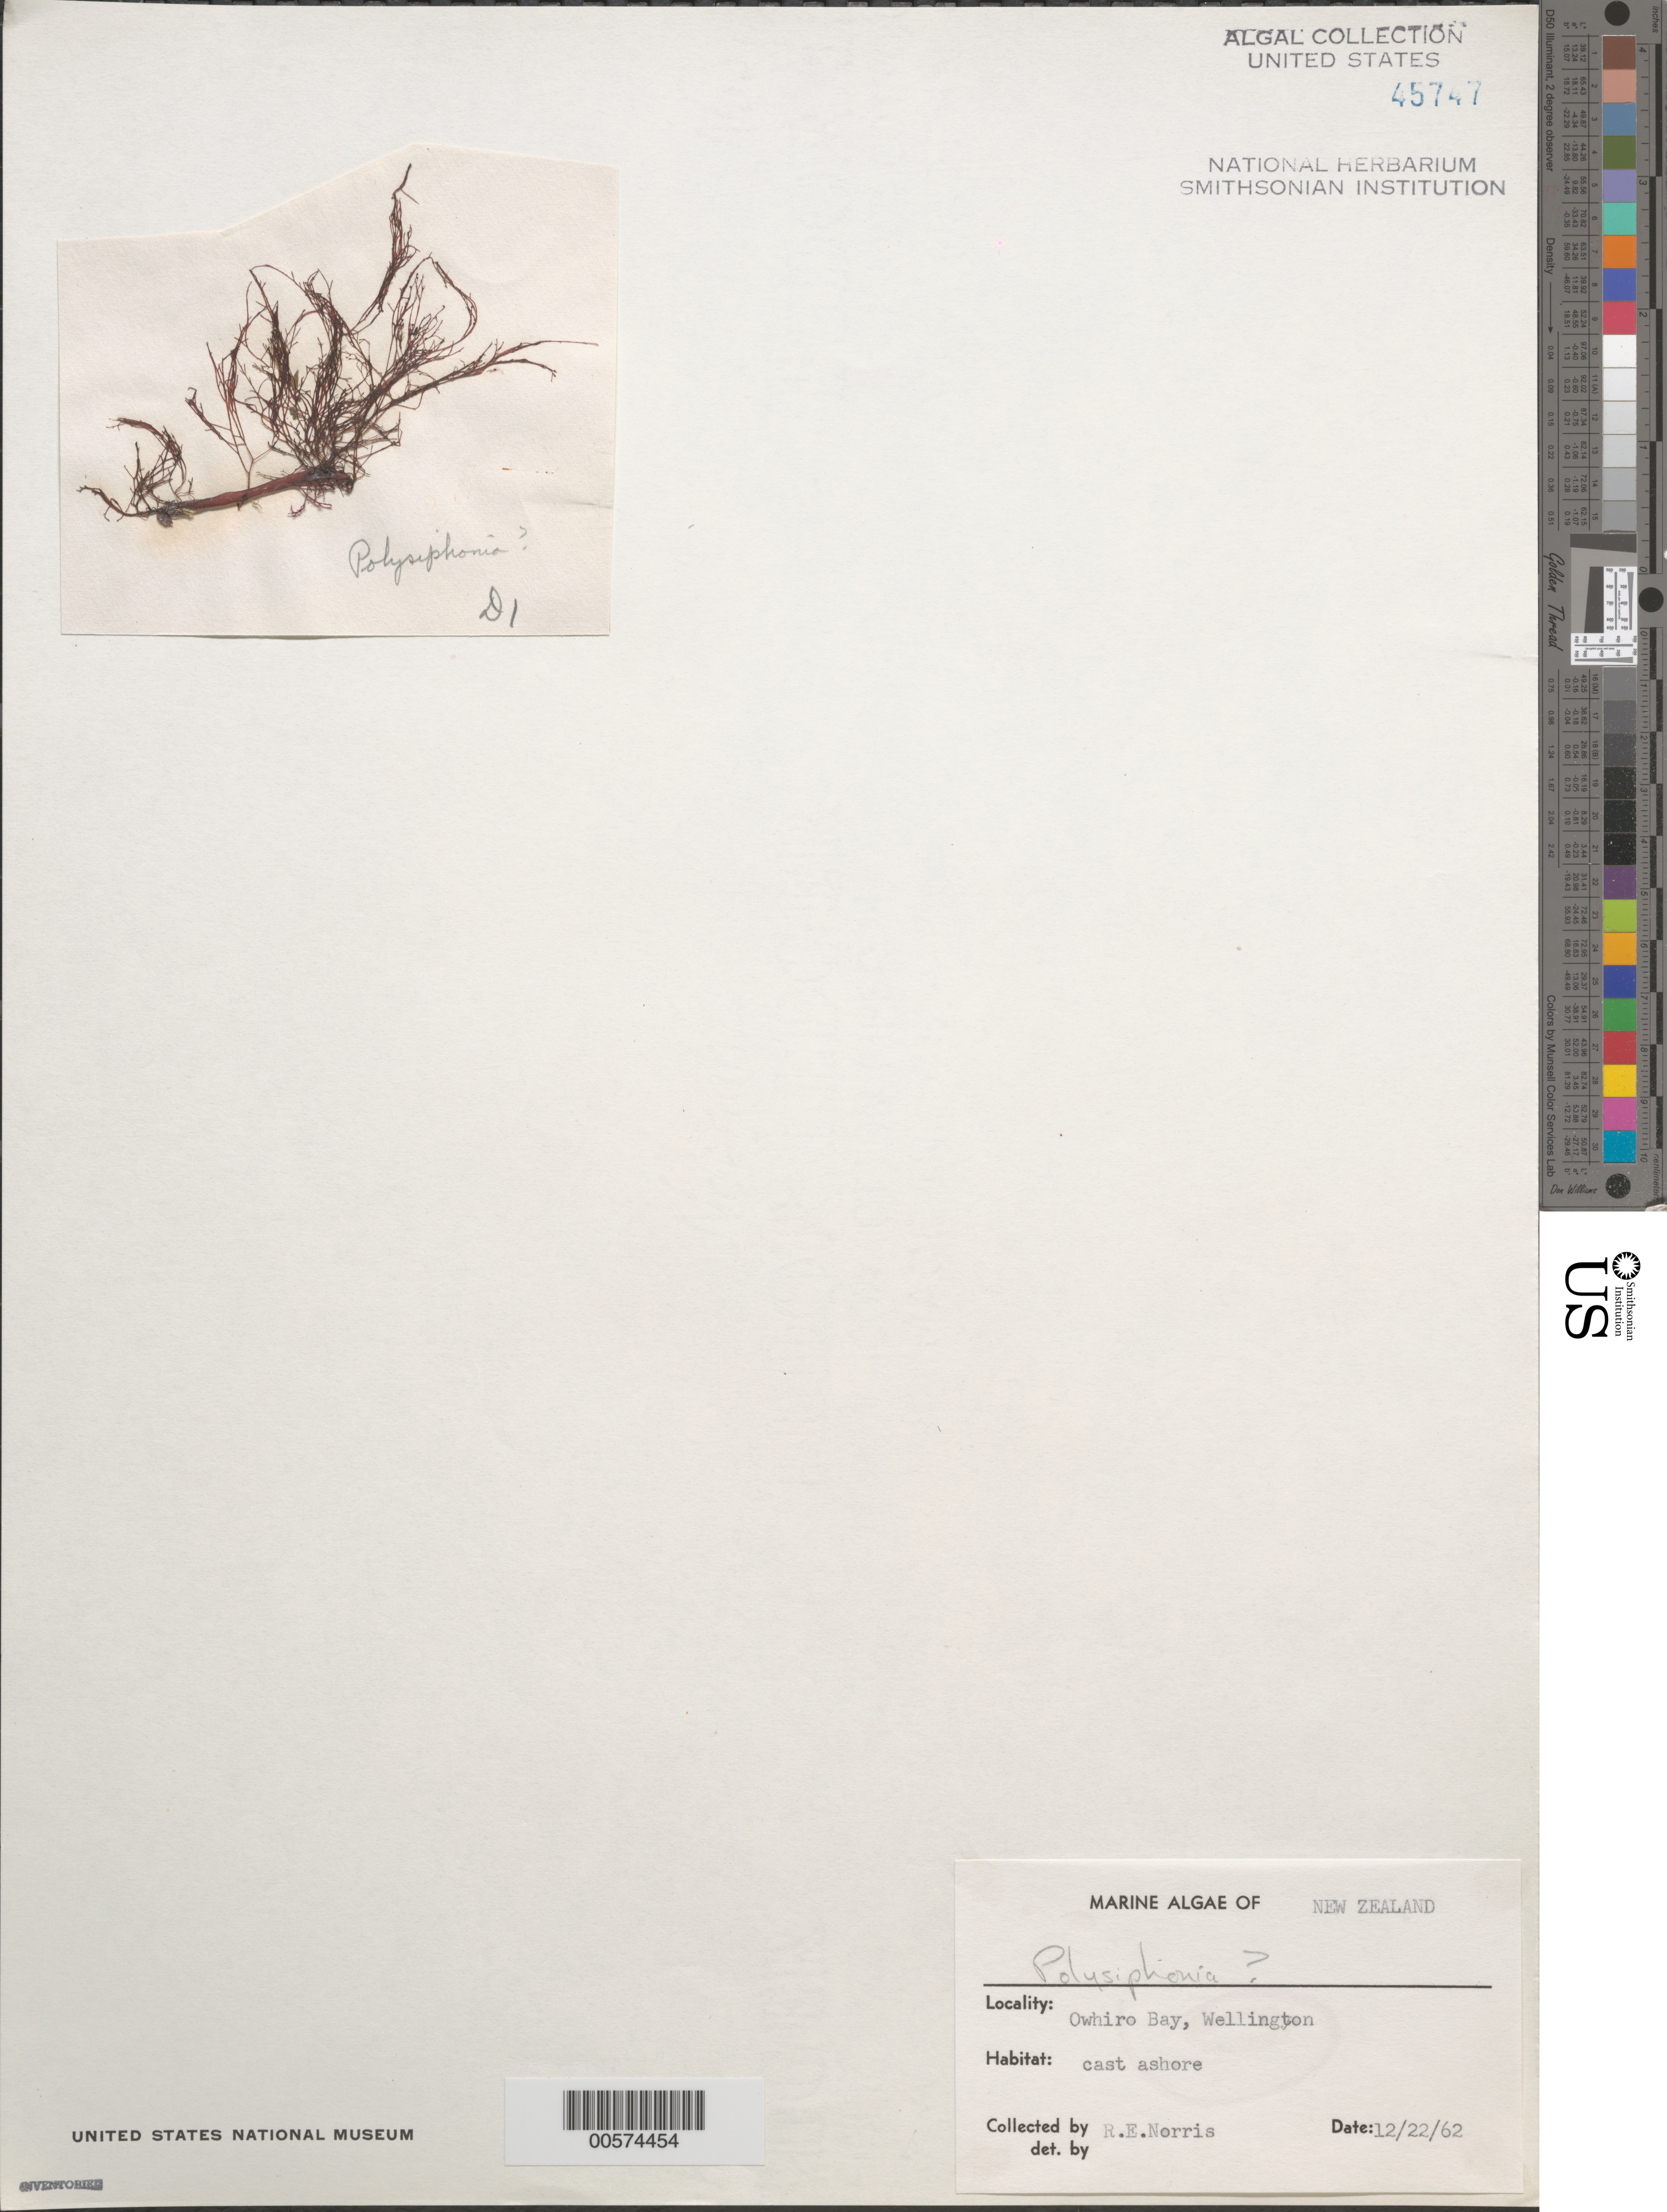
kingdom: Plantae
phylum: Rhodophyta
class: Florideophyceae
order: Ceramiales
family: Rhodomelaceae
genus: Polysiphonia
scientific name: Polysiphonia sp.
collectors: R. E. Norris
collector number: D1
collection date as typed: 22 Dec 1962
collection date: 1962-12-22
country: New Zealand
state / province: Wellington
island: North Island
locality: Owhiro Bay, Wellington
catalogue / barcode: US 45747